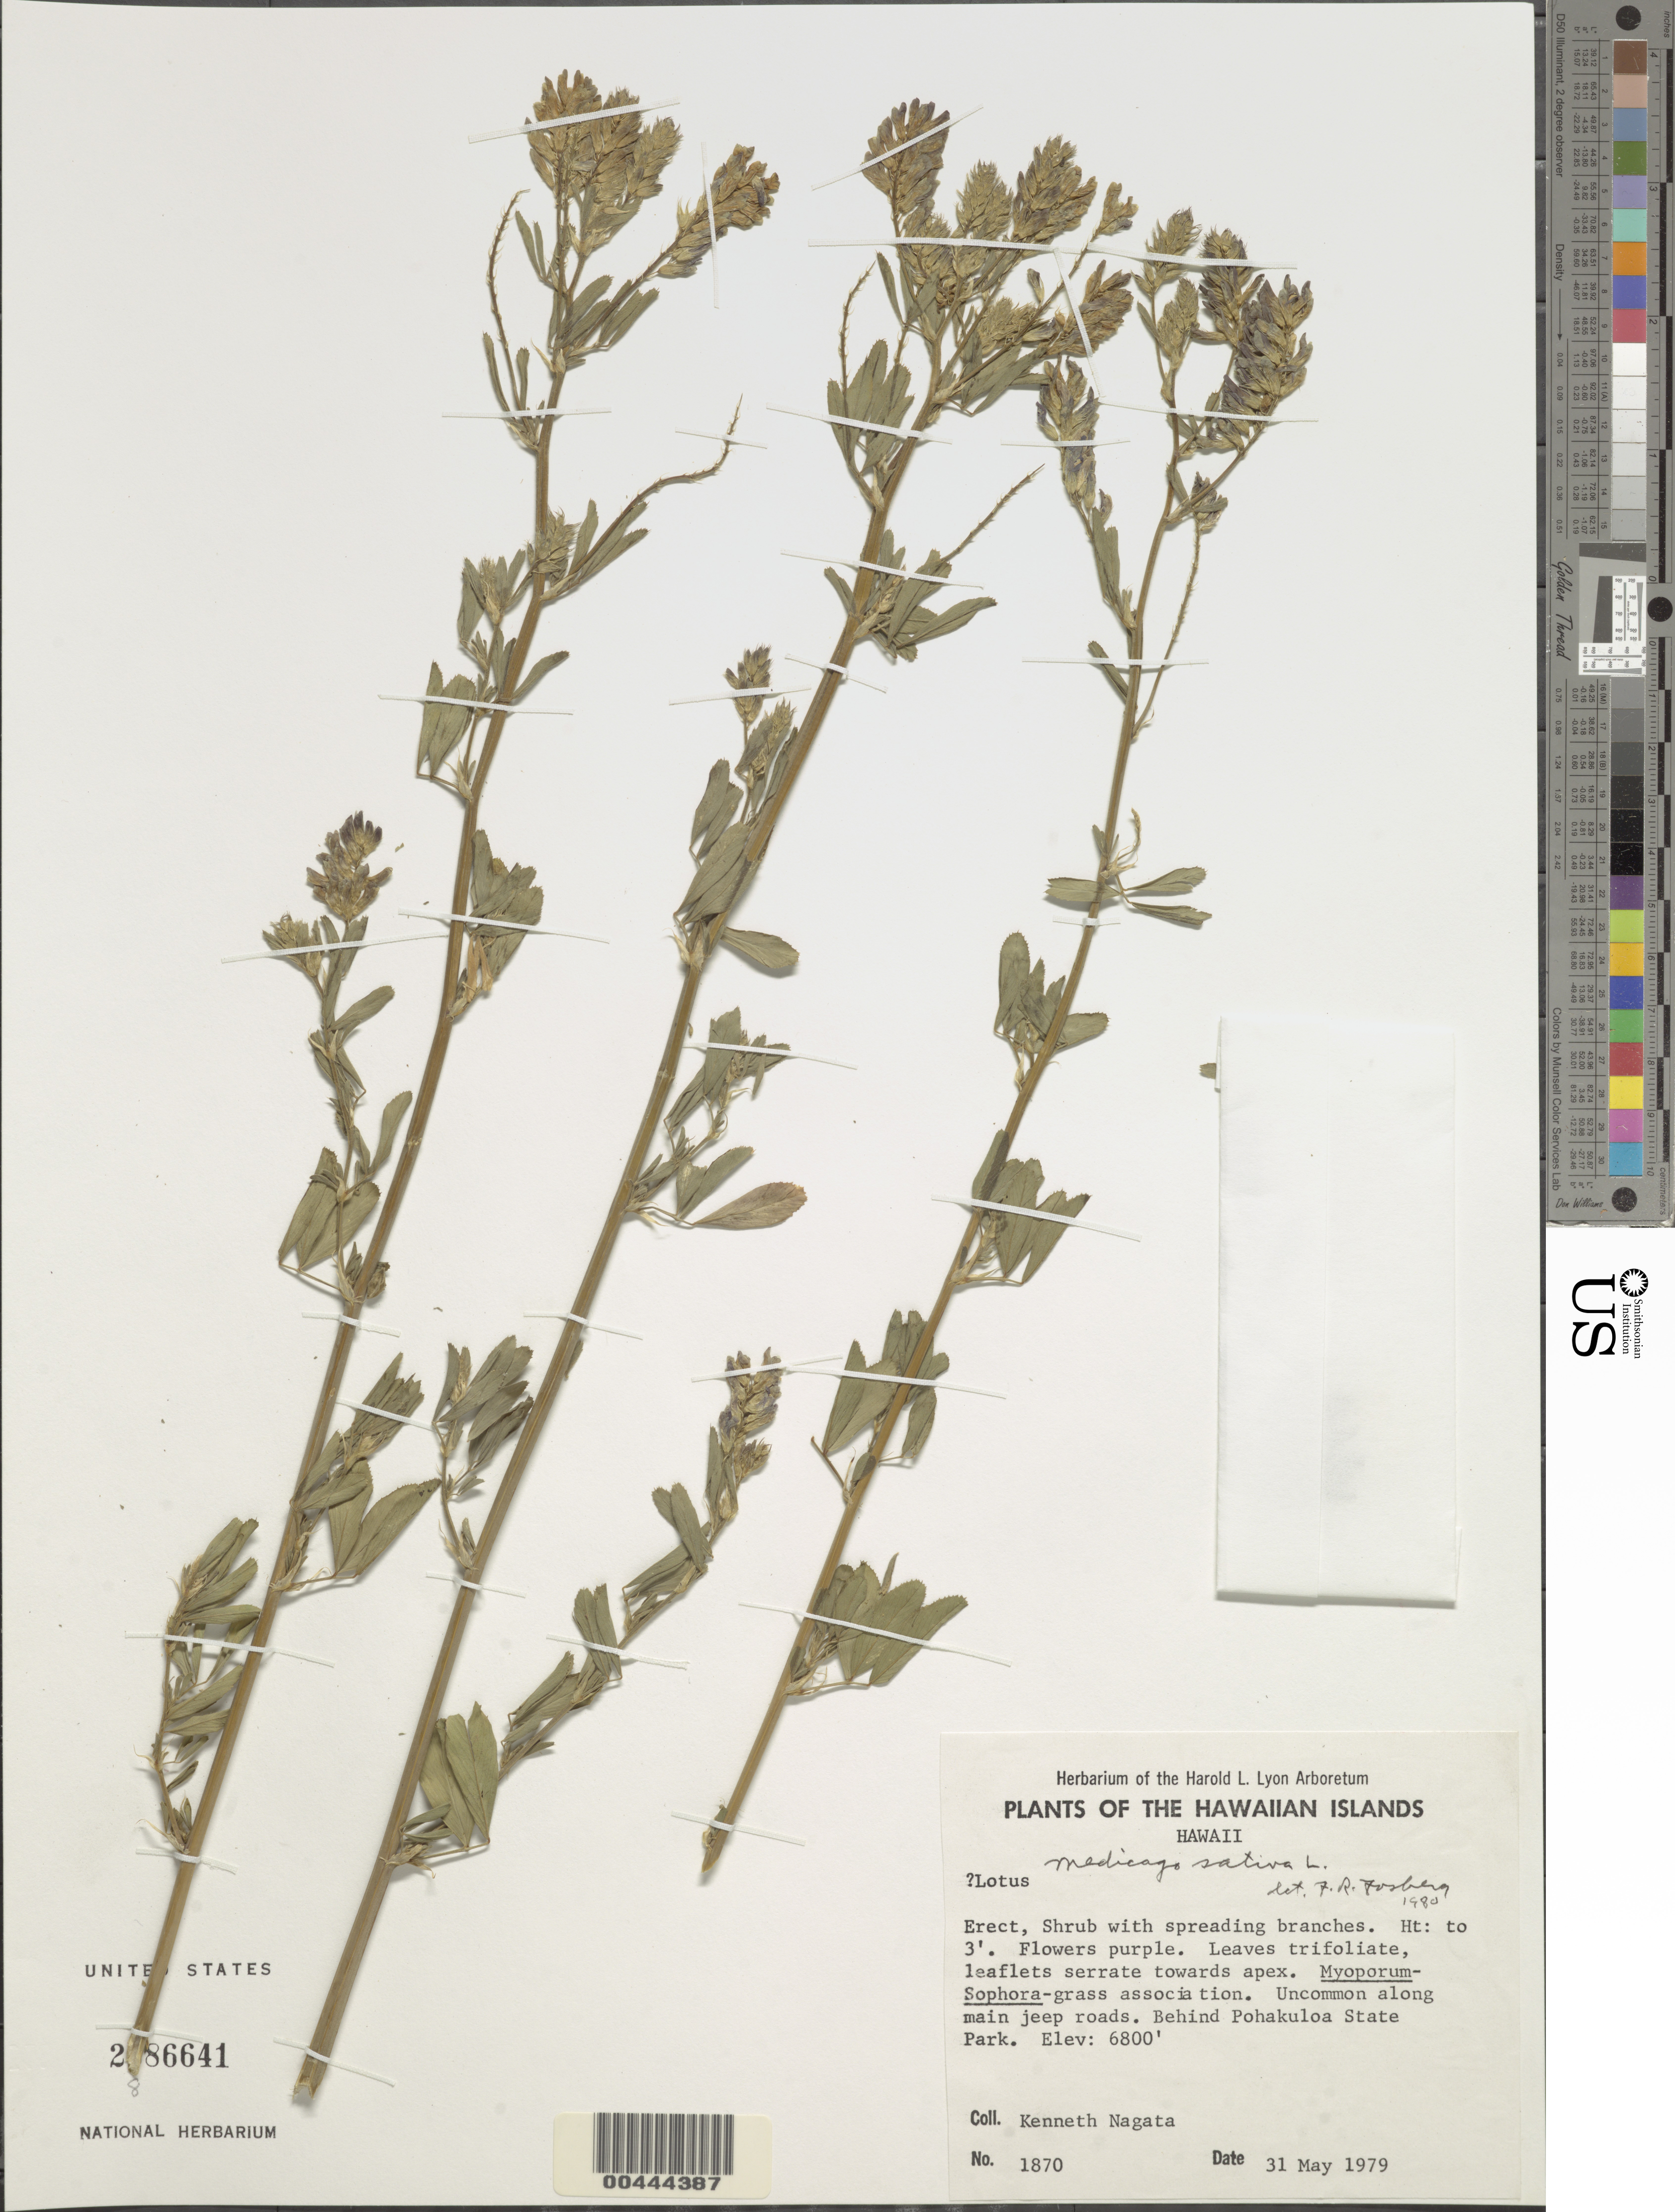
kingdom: Plantae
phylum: Tracheophyta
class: Magnoliopsida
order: Fabales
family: Fabaceae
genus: Medicago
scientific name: Medicago sativa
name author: L.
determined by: Fosberg, F. R.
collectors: K. Nagata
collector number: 1870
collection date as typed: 31 May 1979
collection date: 1979-05-31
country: United States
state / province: Hawaii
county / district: Hawaii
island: Hawaii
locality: Along main jeep roads. Behind Pohakuloa State Park.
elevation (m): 2073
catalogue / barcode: US 2386641